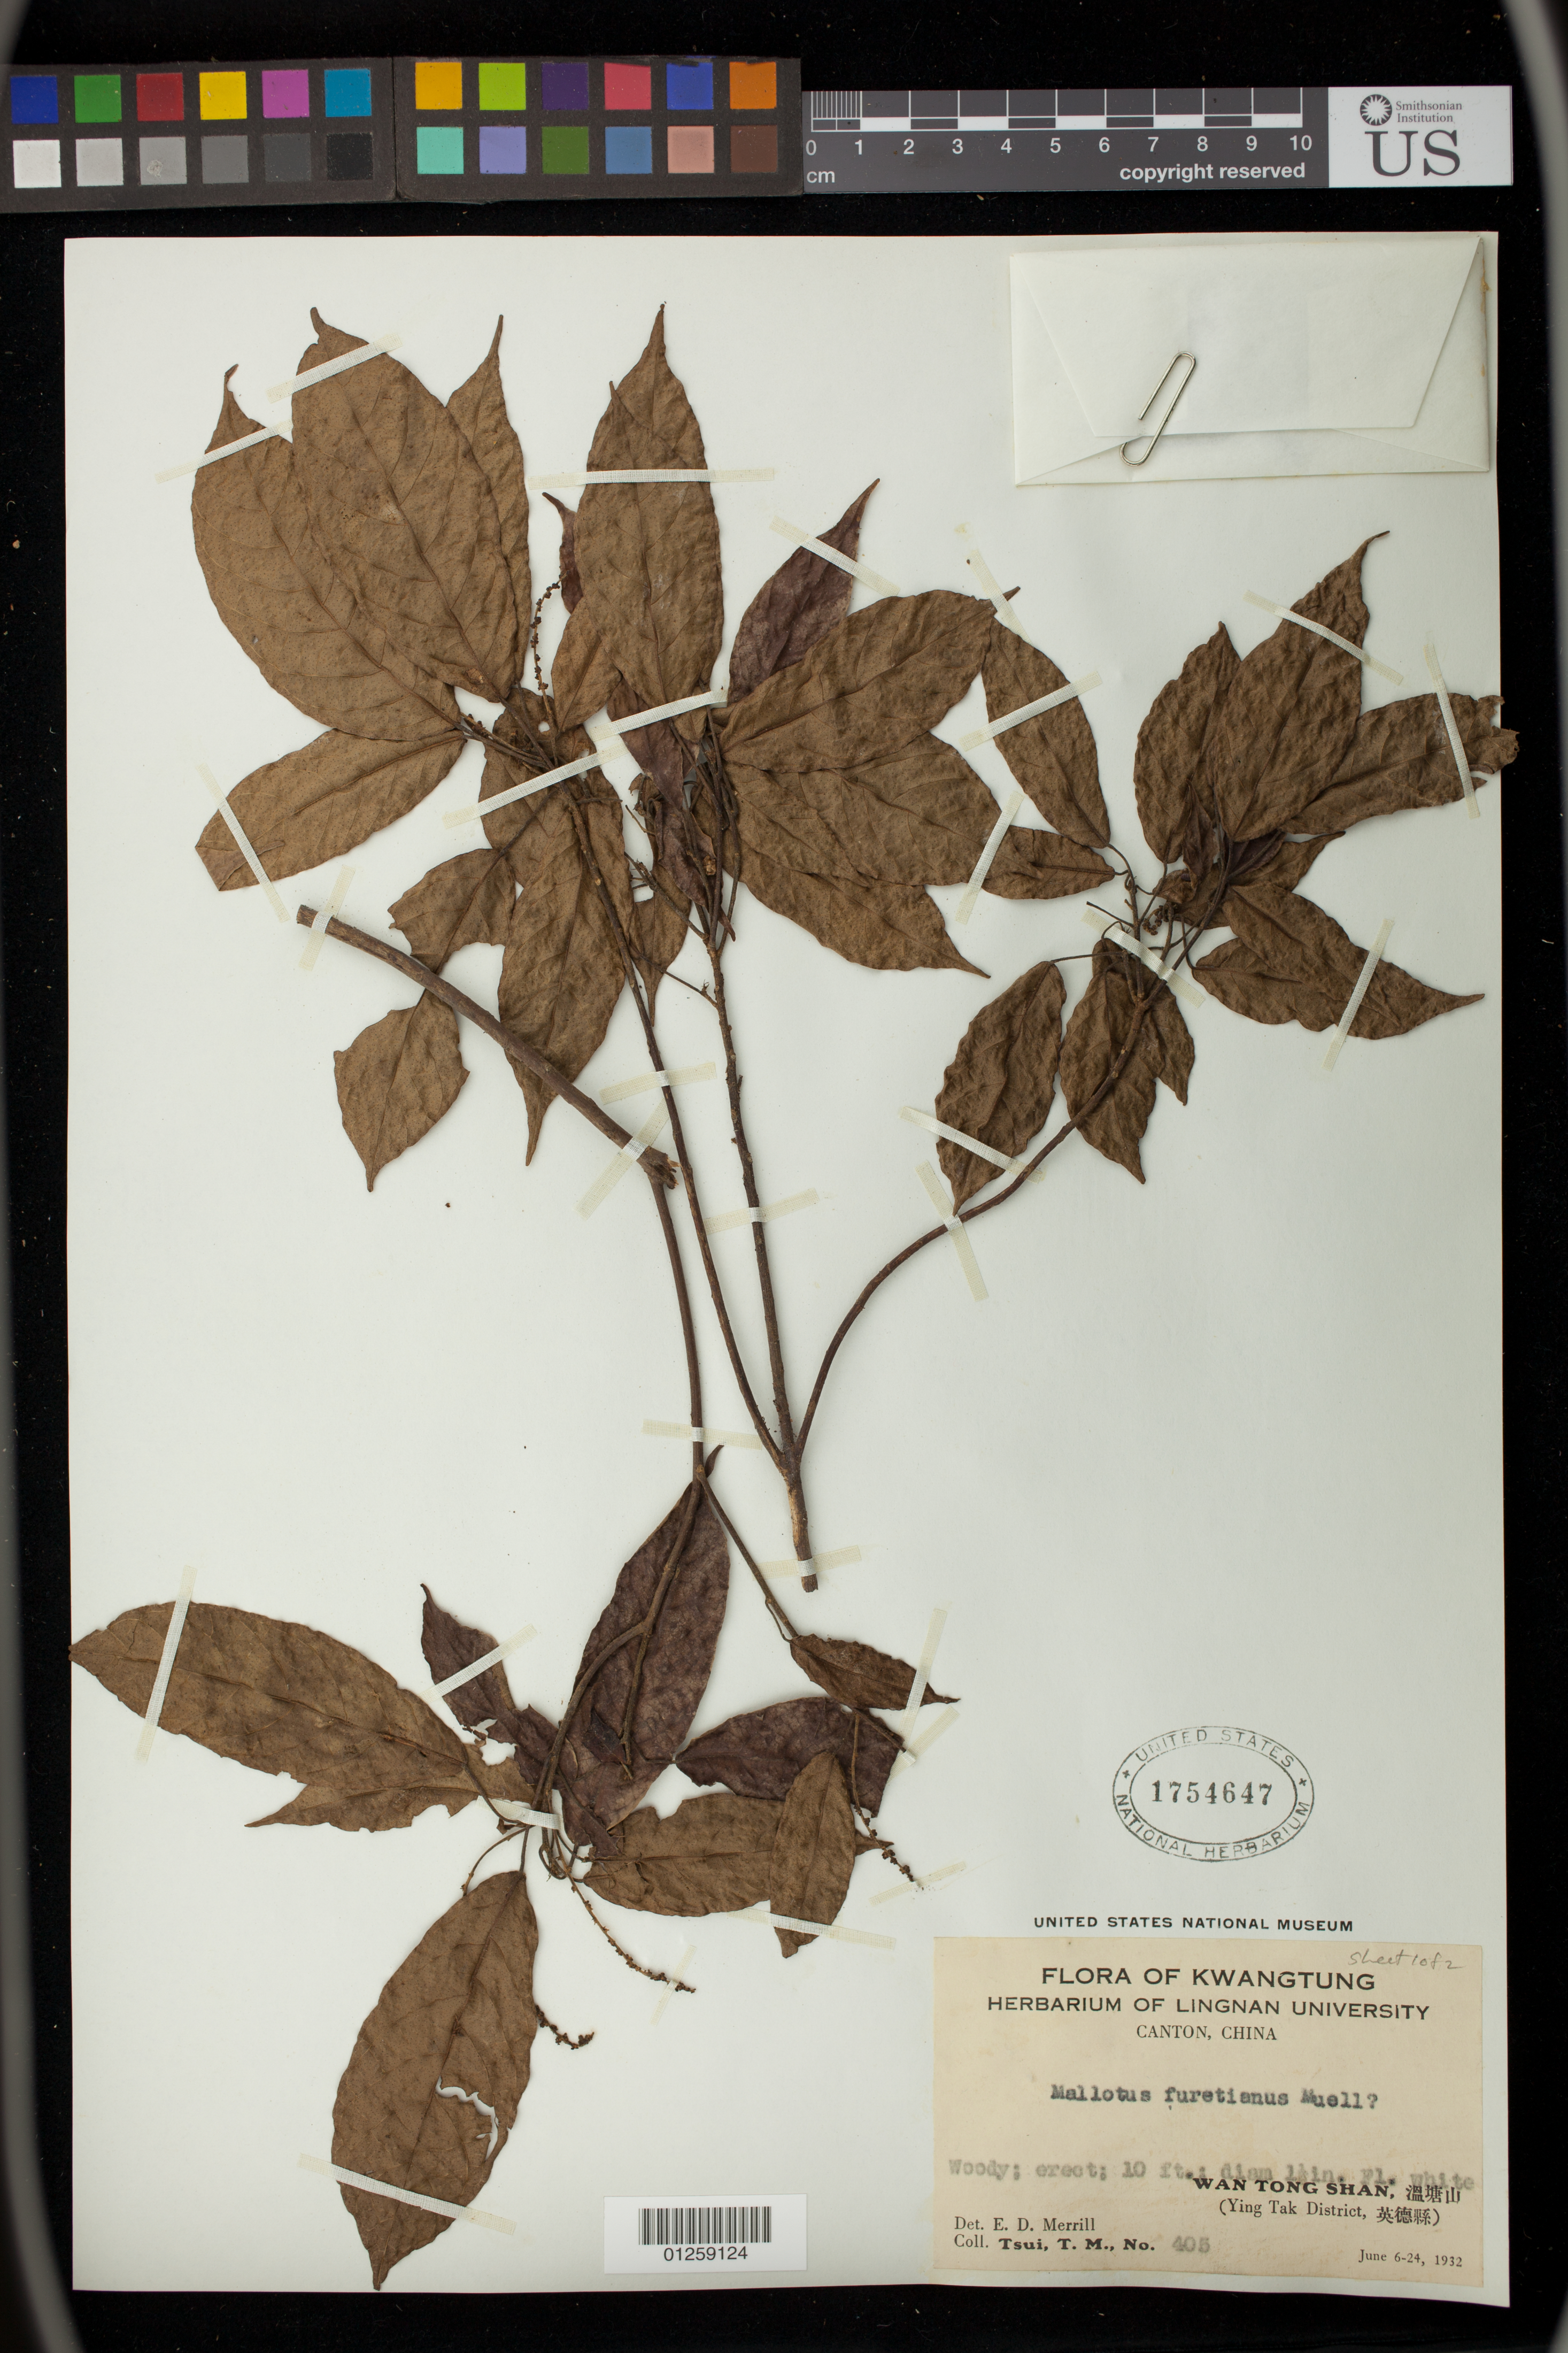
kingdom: Plantae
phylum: Tracheophyta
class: Magnoliopsida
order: Malpighiales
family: Euphorbiaceae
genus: Mallotus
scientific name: Mallotus peltatus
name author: (Geiseler) Müll. Arg.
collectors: T. Tsui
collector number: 405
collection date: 1932-06-06/1932-06-24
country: China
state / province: Guangdong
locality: Guangzhou. Ying Tak District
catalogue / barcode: US 1754647